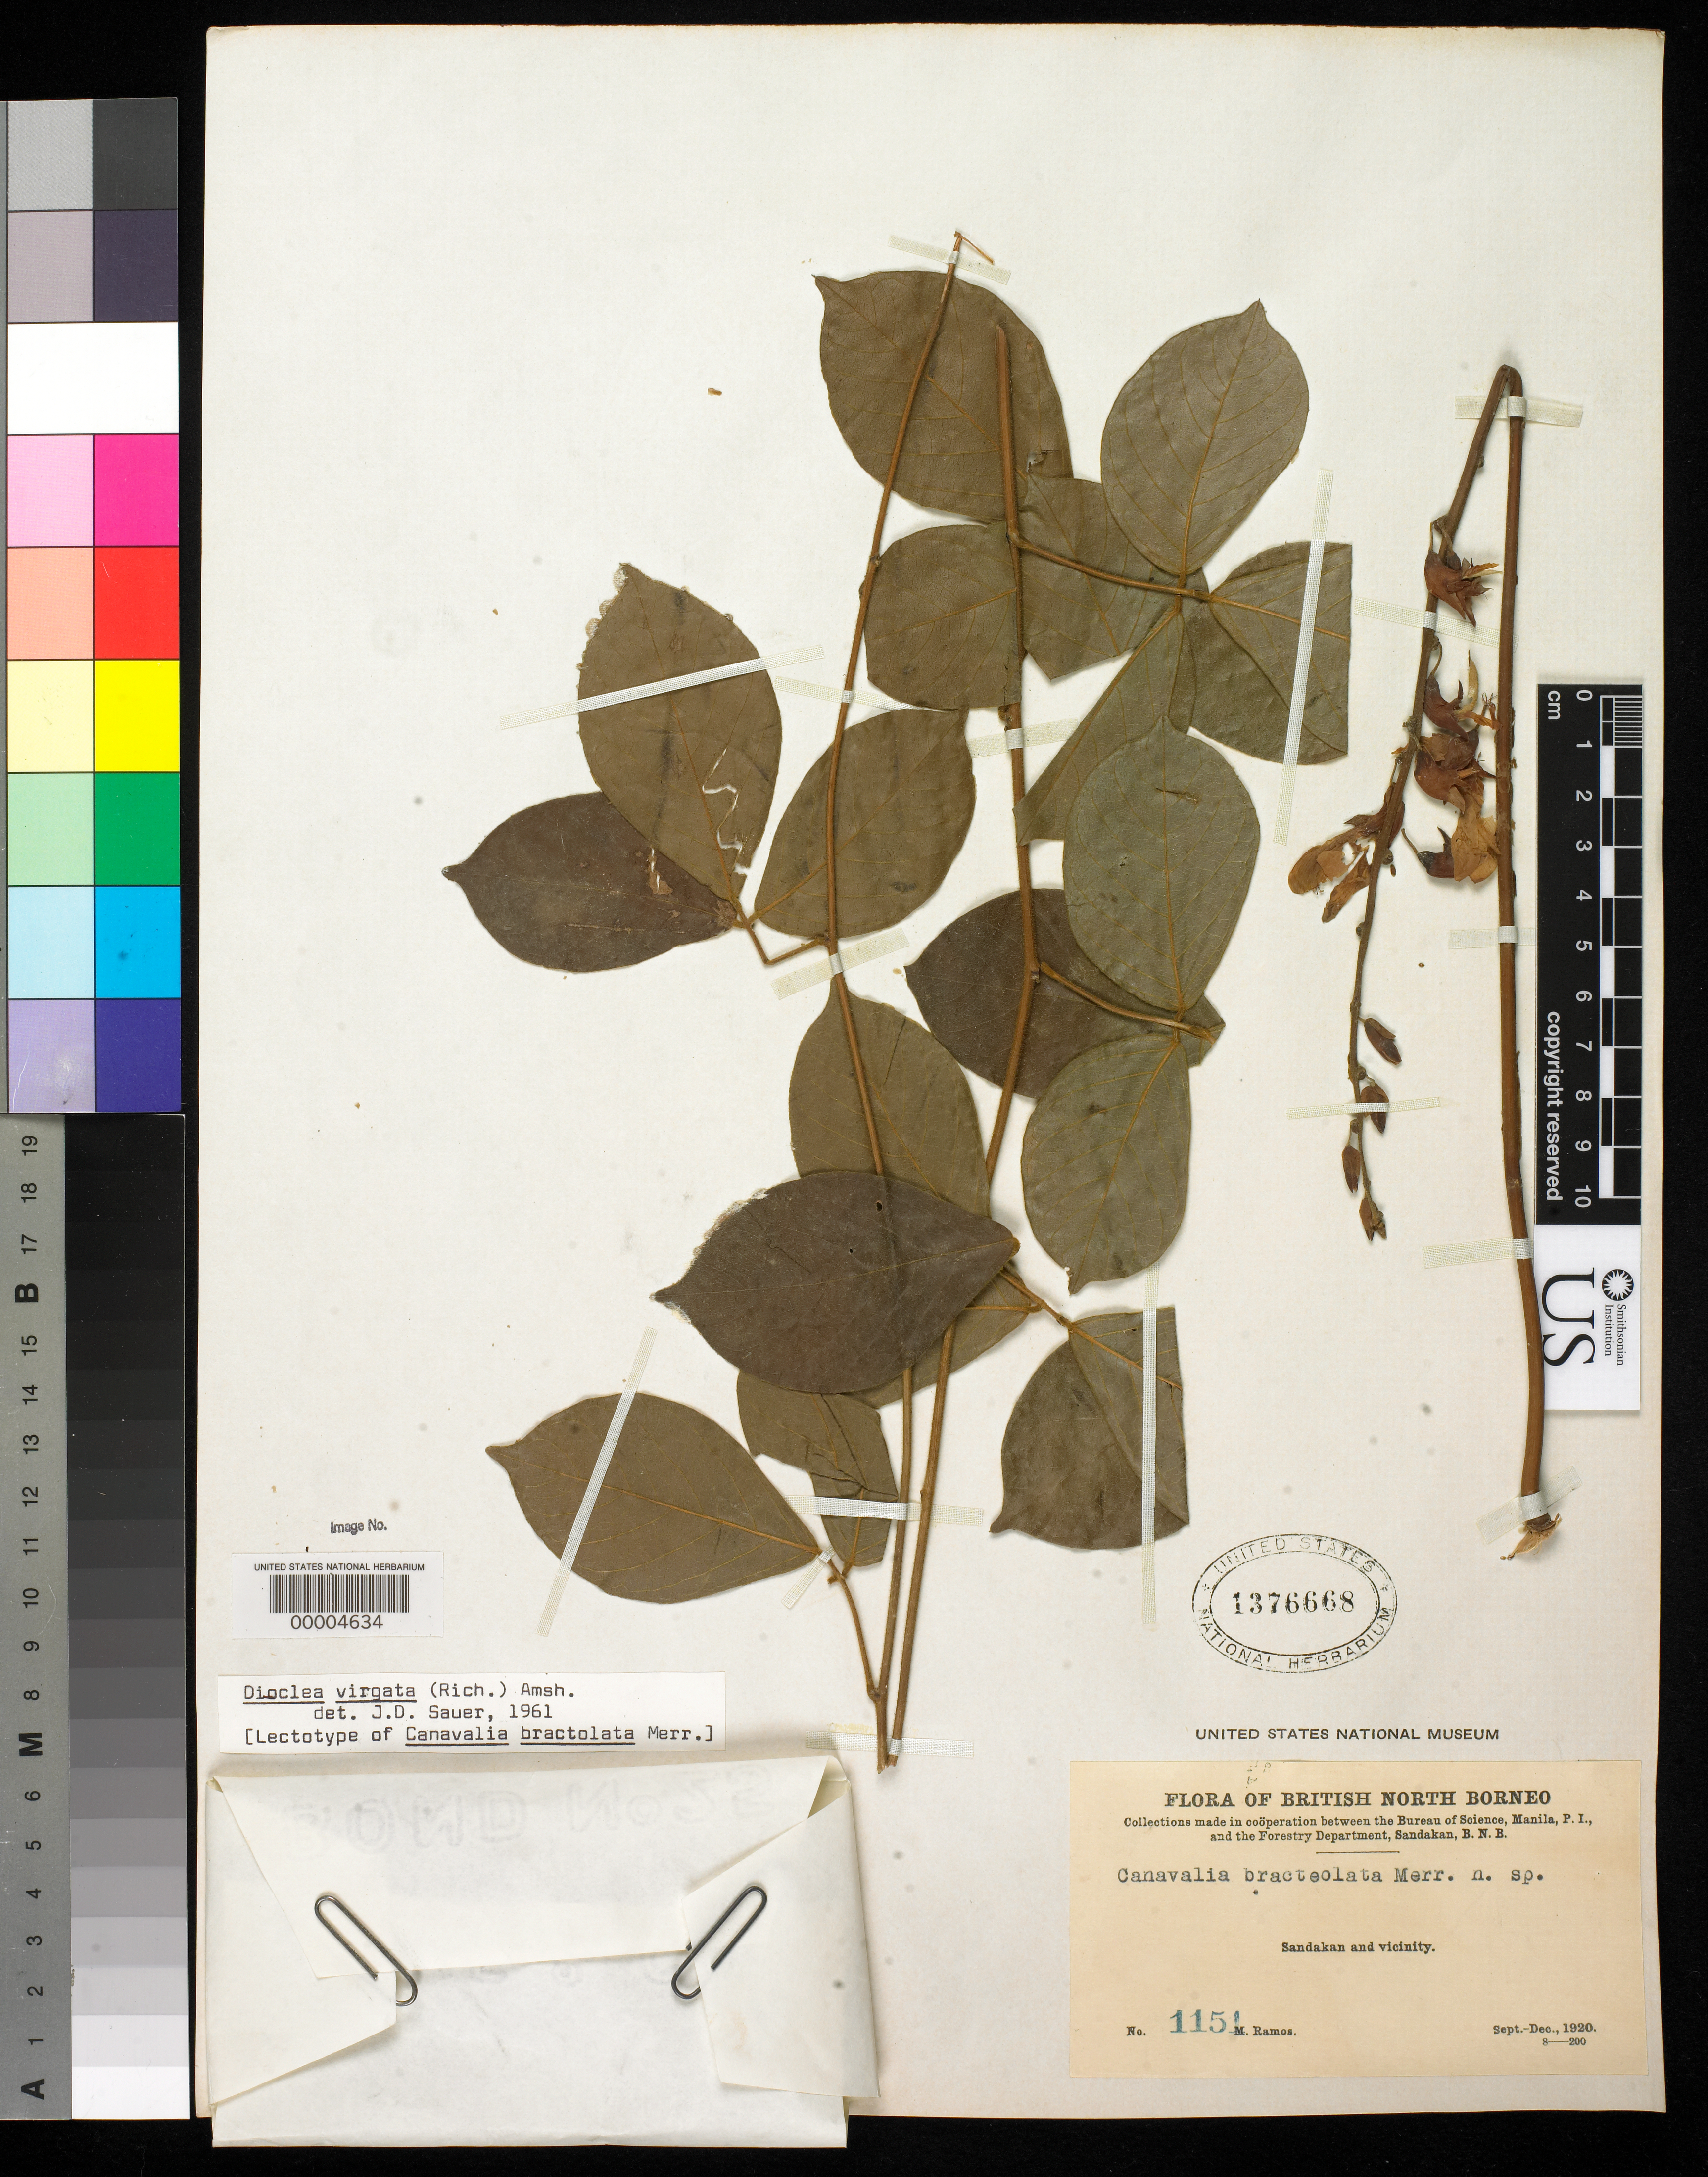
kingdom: Plantae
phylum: Tracheophyta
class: Magnoliopsida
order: Fabales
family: Fabaceae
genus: Canavalia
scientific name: Canavalia bracteolata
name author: Merr.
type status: Isolectotype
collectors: M. Ramos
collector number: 1151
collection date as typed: Sep 1920 to -- Dec 1920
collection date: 1920-09/1920-12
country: Malaysia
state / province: Sabah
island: Borneo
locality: Sandakan and vicinity.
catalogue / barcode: US 1376668